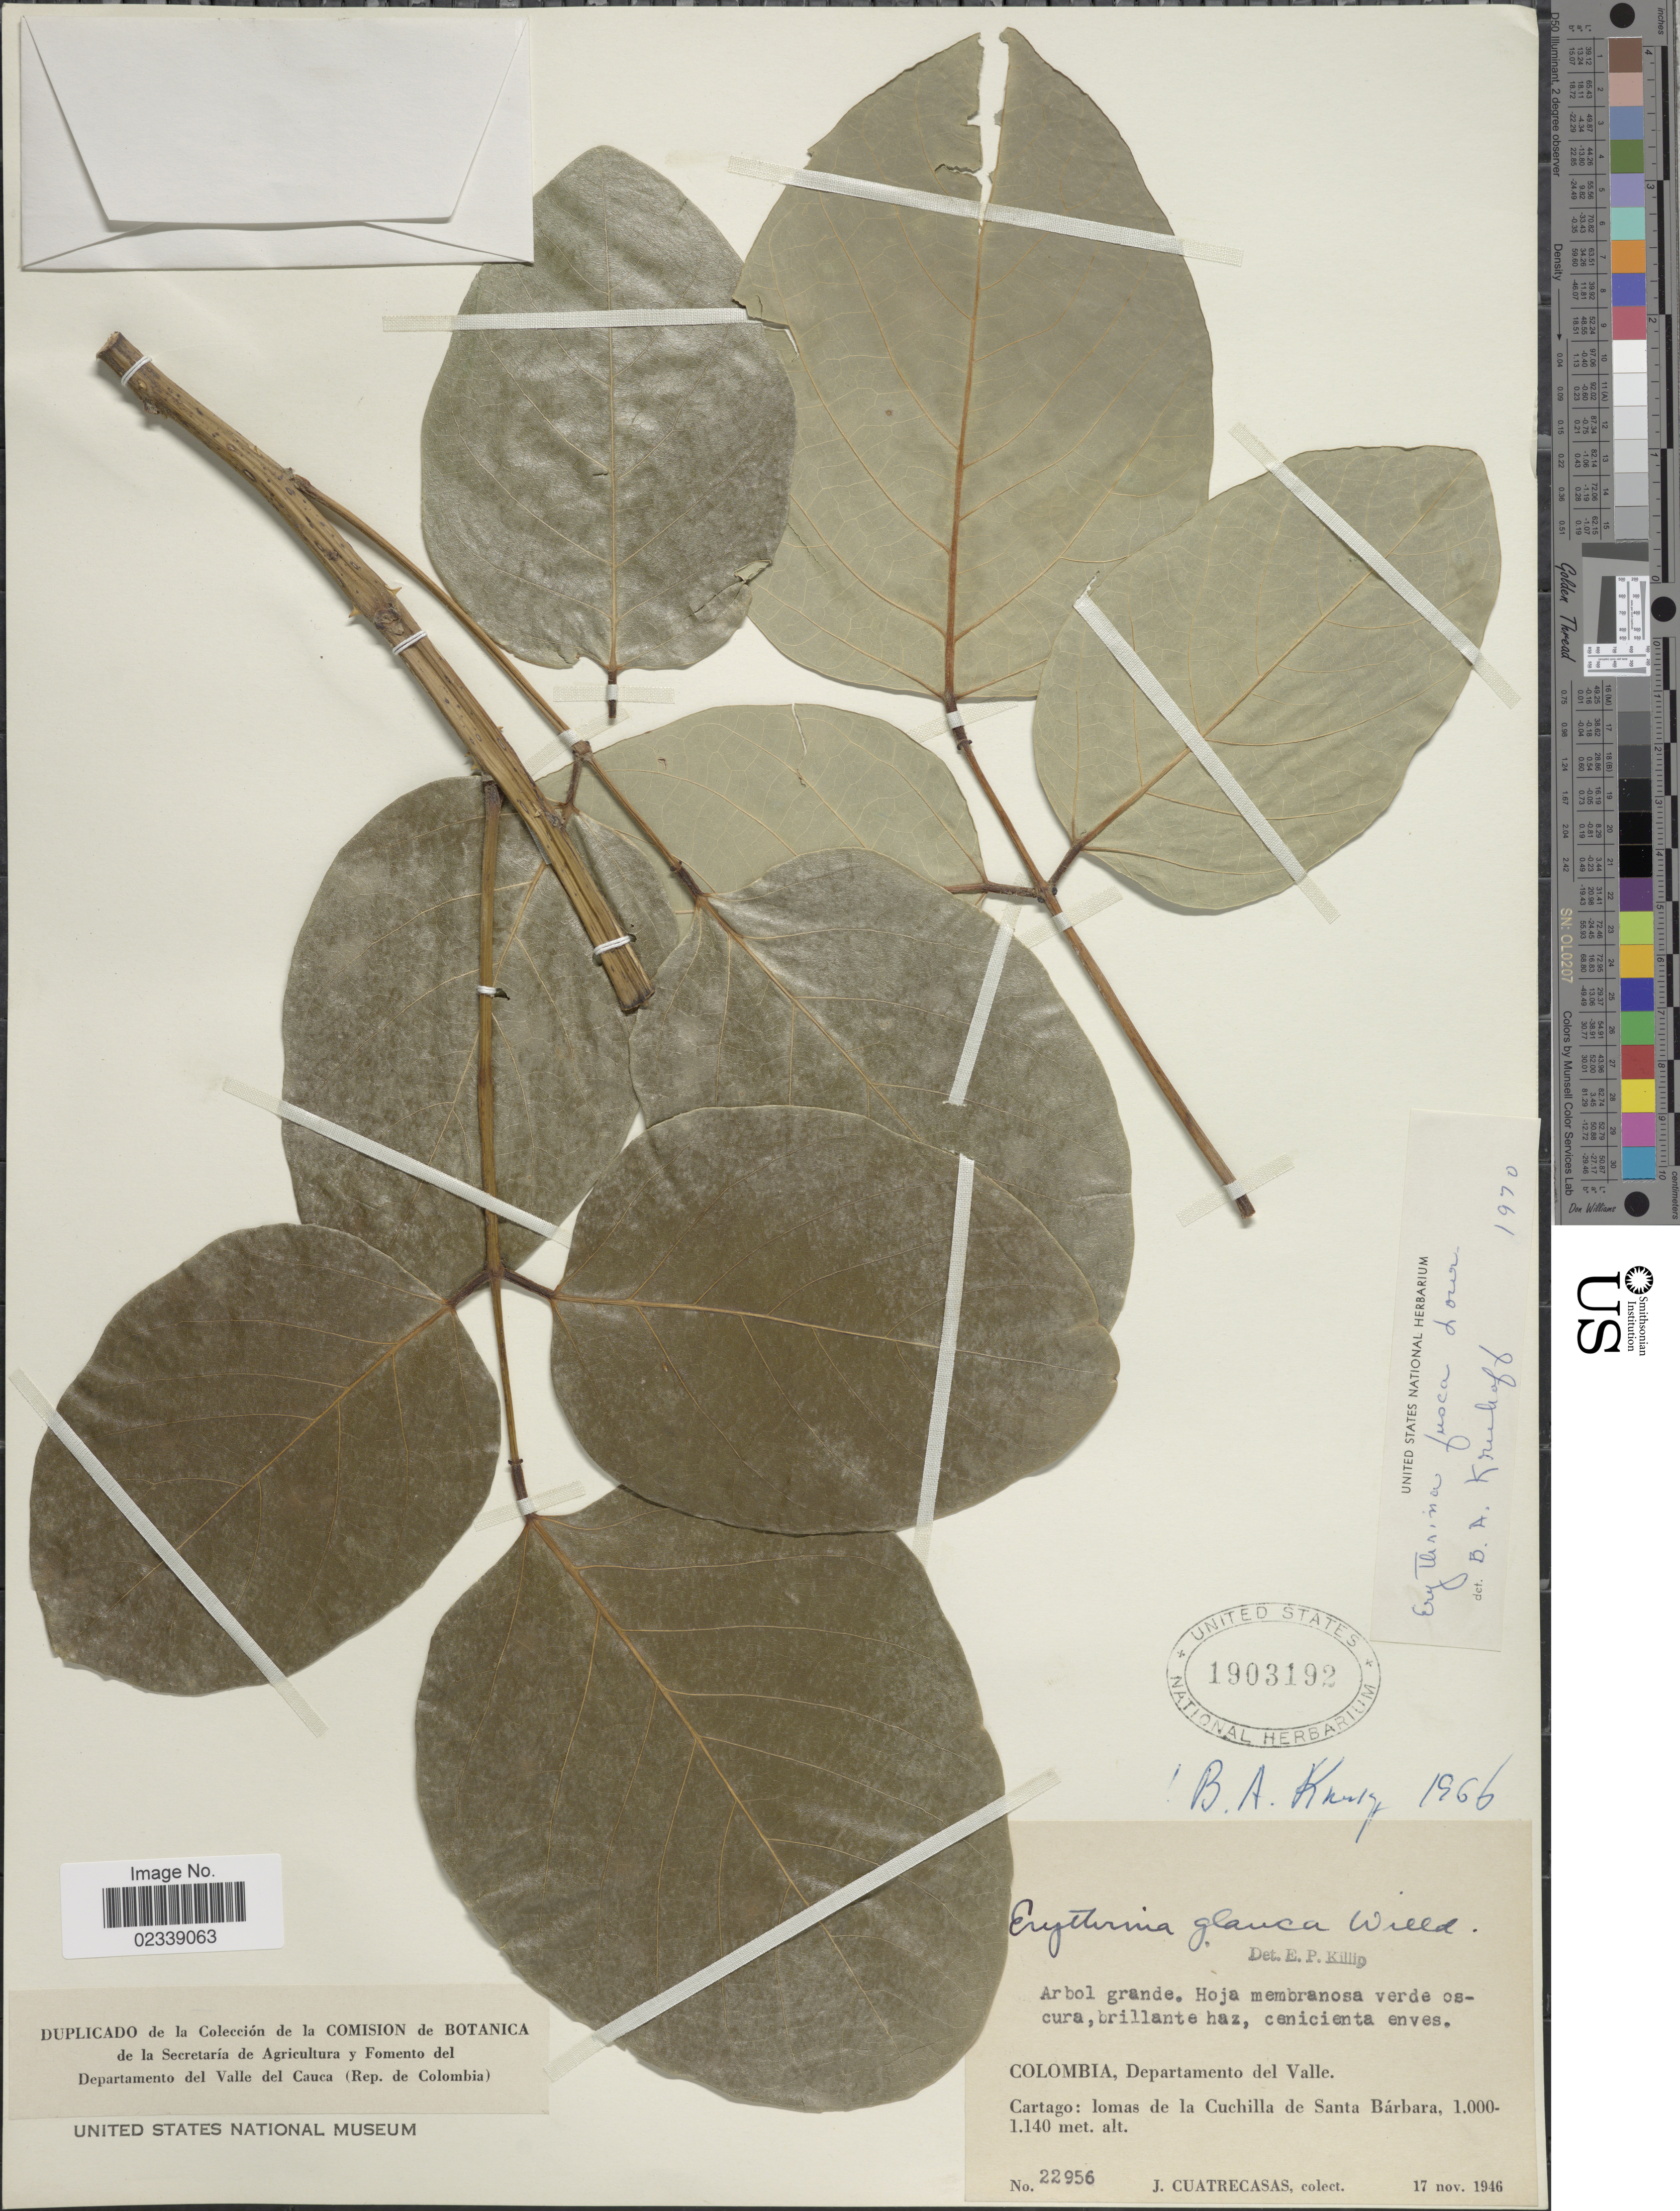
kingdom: Plantae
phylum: Tracheophyta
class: Magnoliopsida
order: Fabales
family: Fabaceae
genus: Erythrina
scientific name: Erythrina fusca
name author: Lour.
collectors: J. Cuatrecasas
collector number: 22956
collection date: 1946-11-17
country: Colombia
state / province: Valle del Cauca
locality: Departamento del Valle, Cartago: lomas de la Cuchilla de Santa Barbara.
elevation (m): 1000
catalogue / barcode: US 1903192